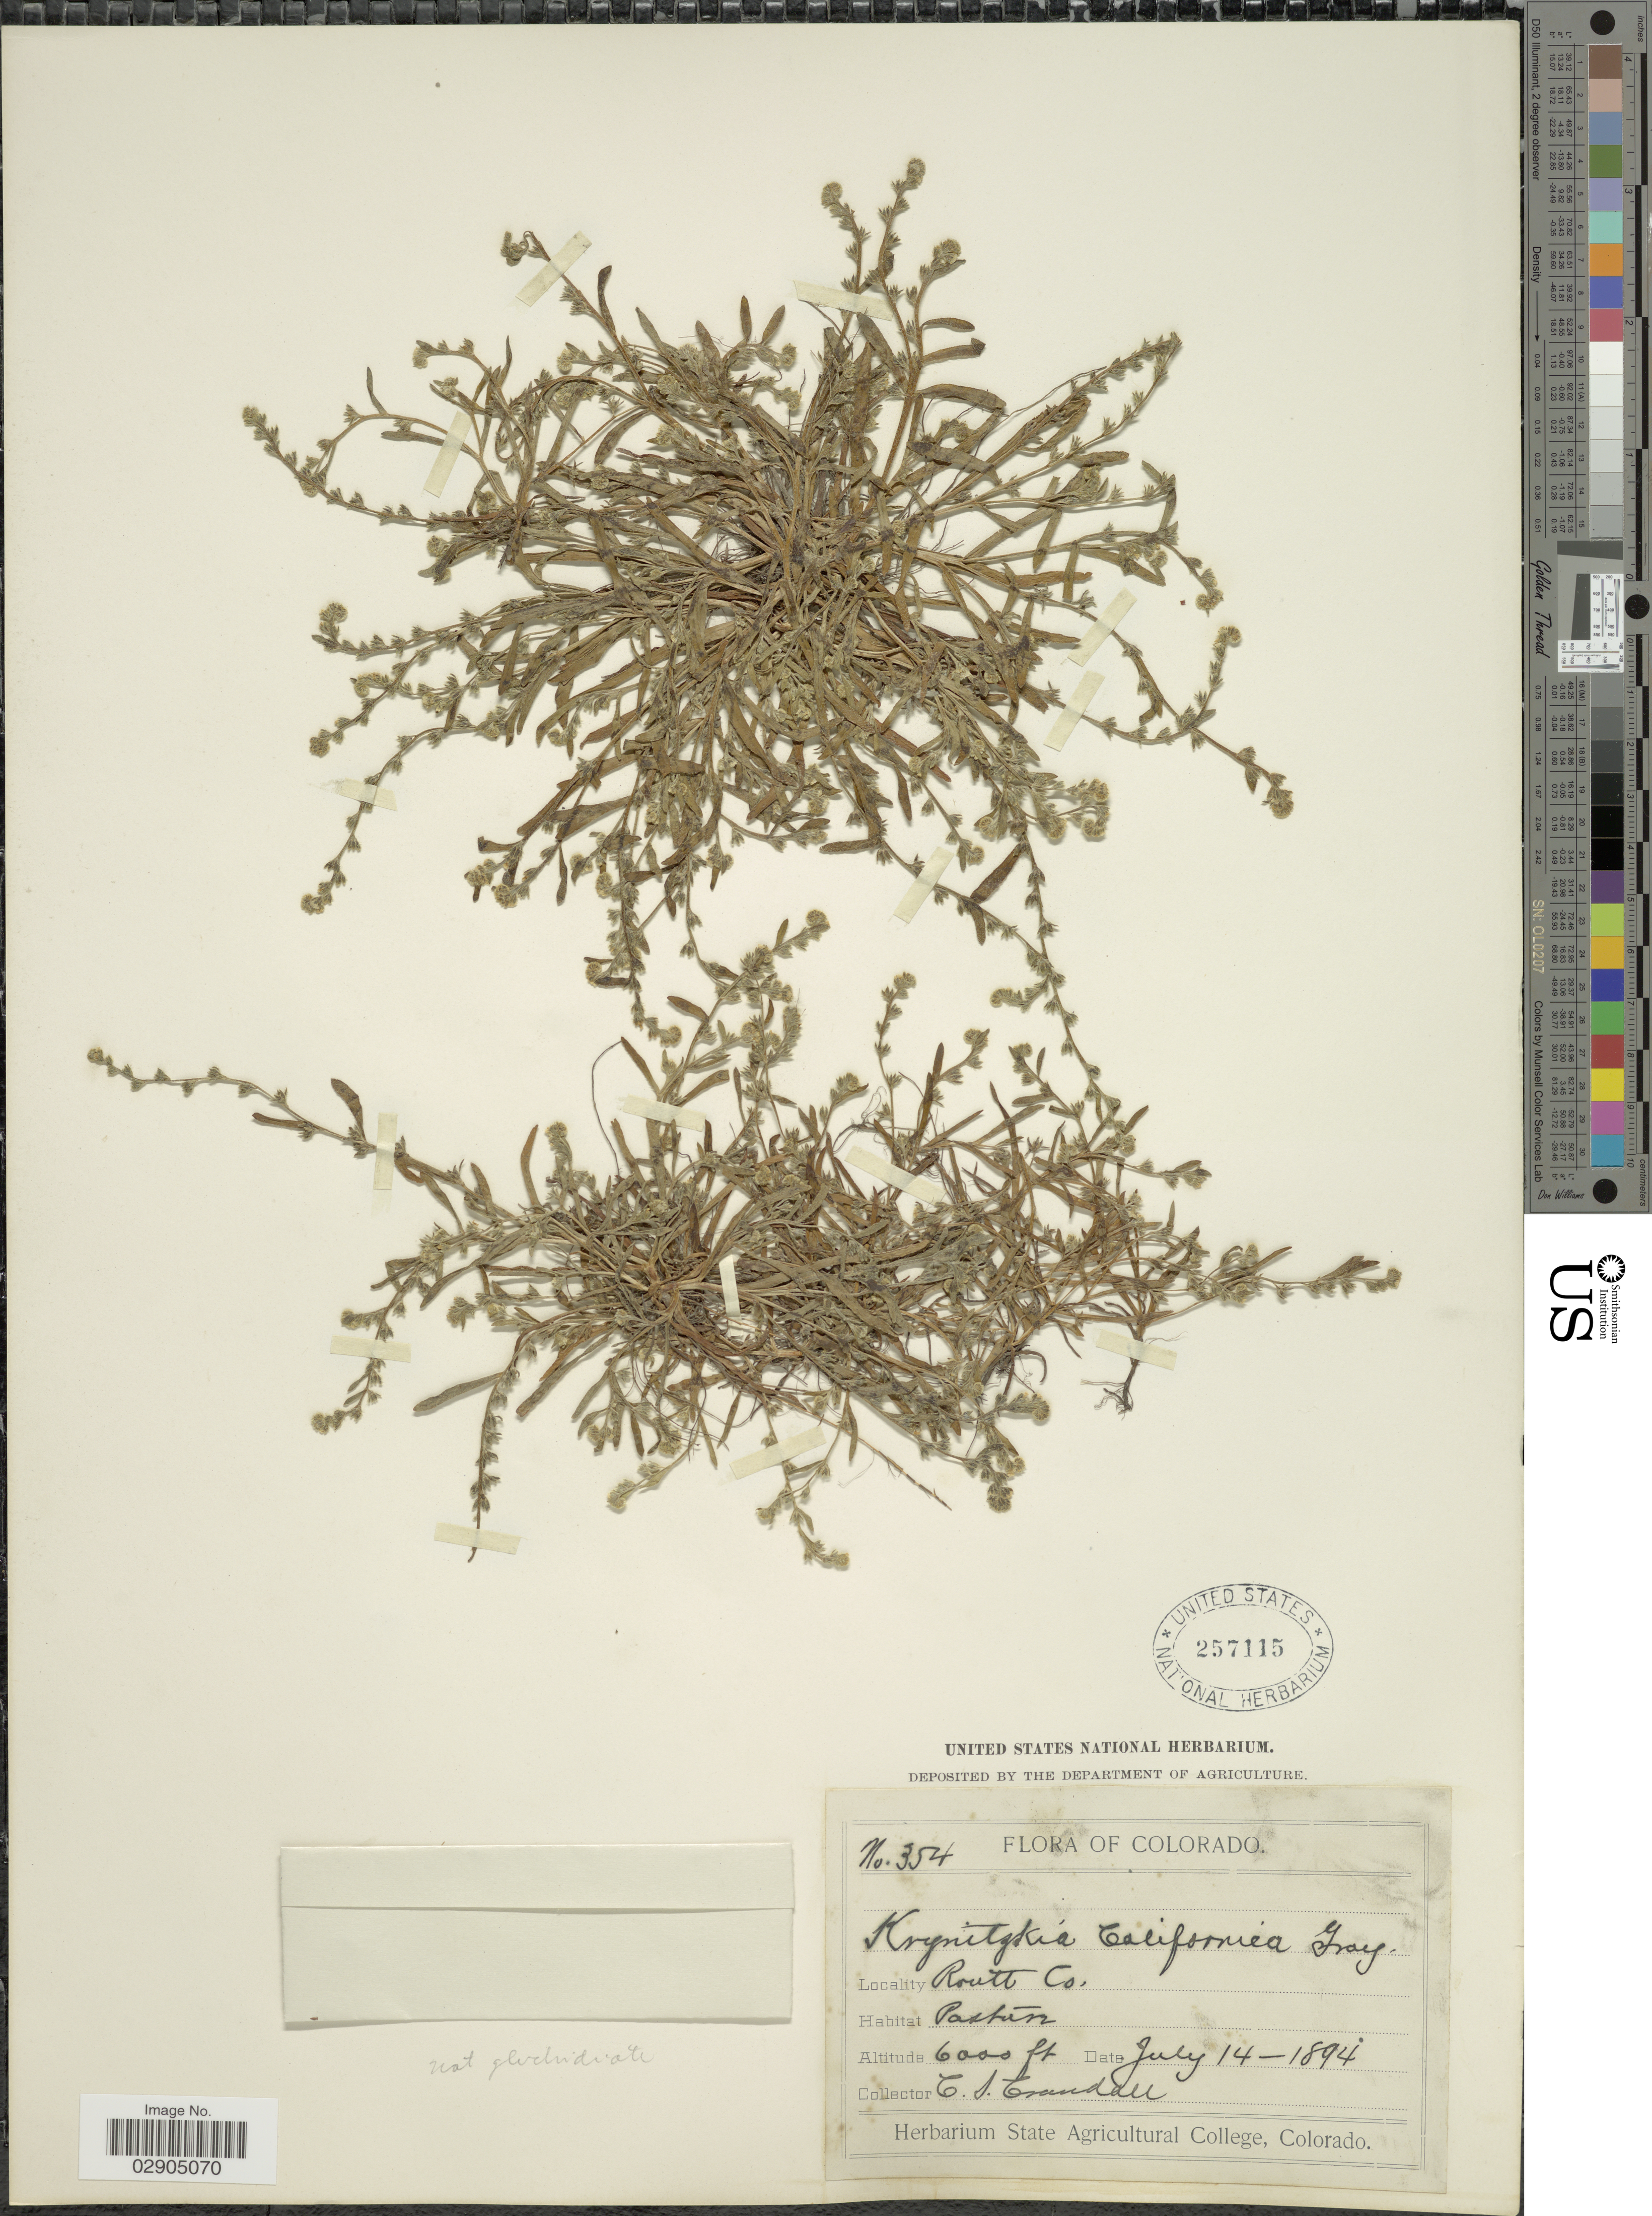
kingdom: Plantae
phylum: Tracheophyta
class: Magnoliopsida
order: Boraginales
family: Boraginaceae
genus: Allocarya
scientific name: Allocarya californica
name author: (Fisch. & C.A. Mey.) Greene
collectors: C. Crandall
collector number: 354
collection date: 1894-07-14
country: United States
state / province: Colorado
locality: Routt Co. Pasture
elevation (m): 1829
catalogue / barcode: US 257115